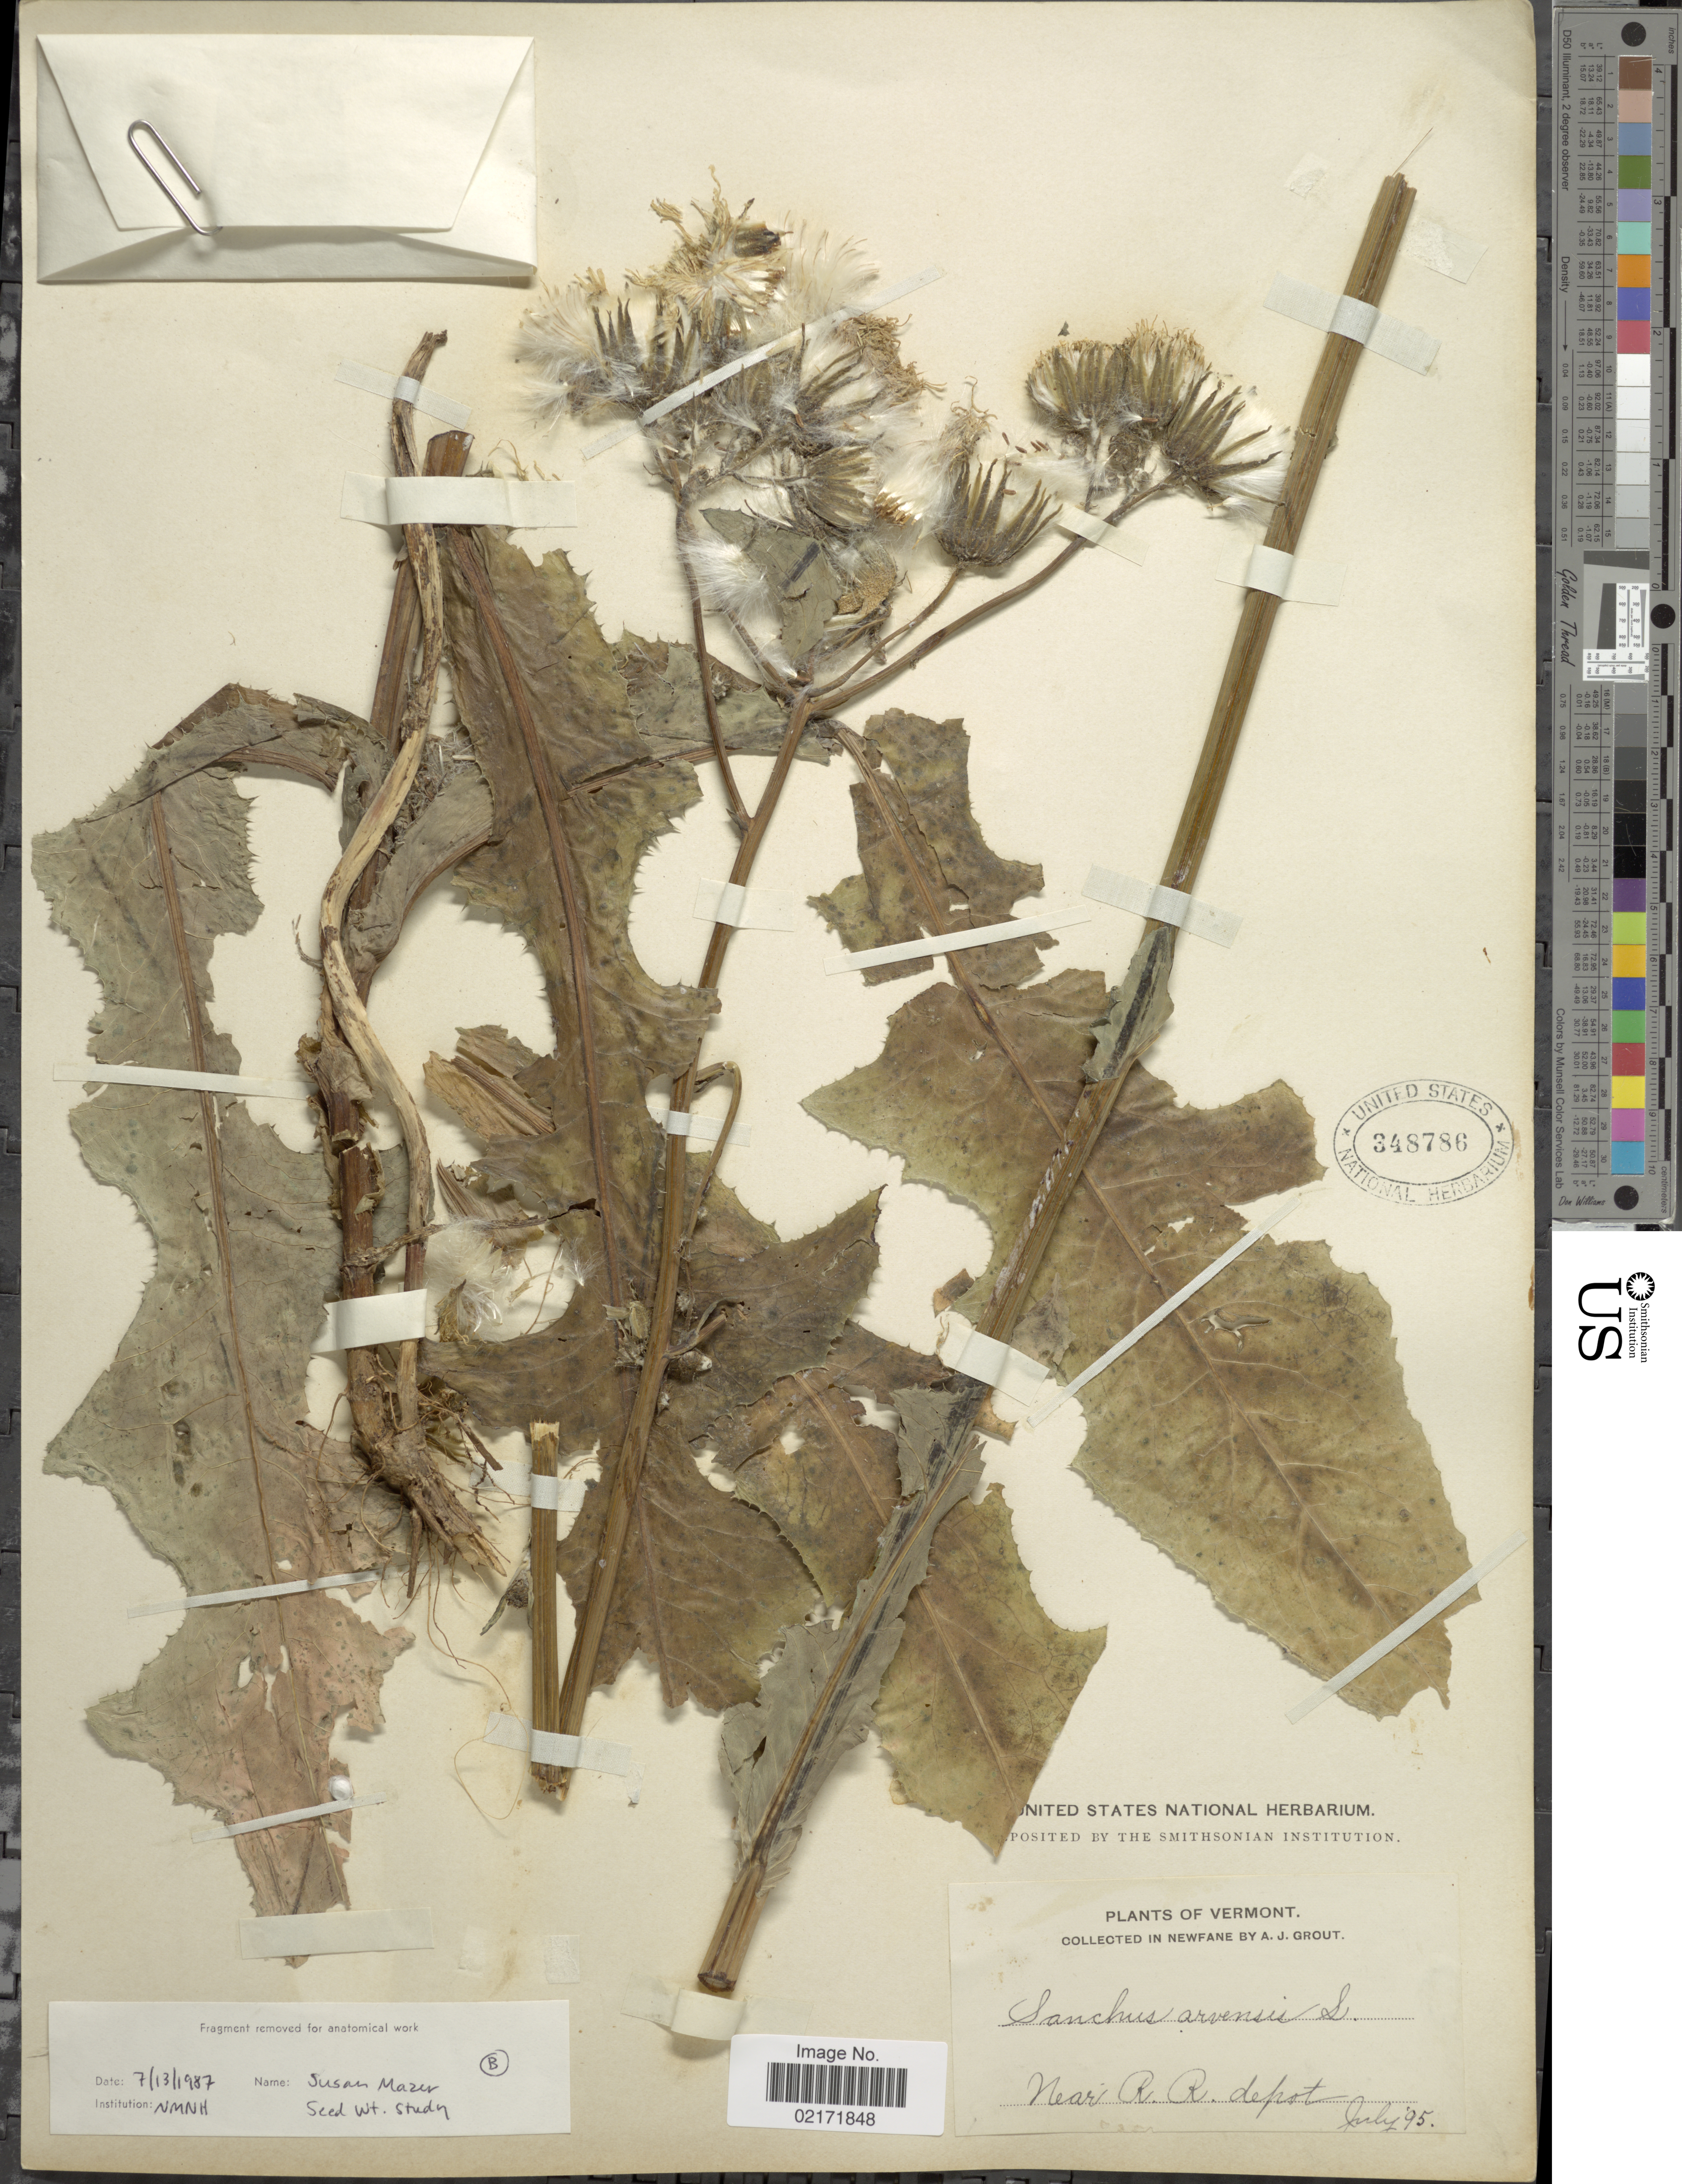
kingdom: Plantae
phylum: Tracheophyta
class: Magnoliopsida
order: Asterales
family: Asteraceae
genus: Sonchus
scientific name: Sonchus arvensis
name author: L.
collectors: A. J. Grout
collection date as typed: Transcribed d/m/y: /7/95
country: United States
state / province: Vermont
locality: In Newfane, near R.R. depot.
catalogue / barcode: US 348786